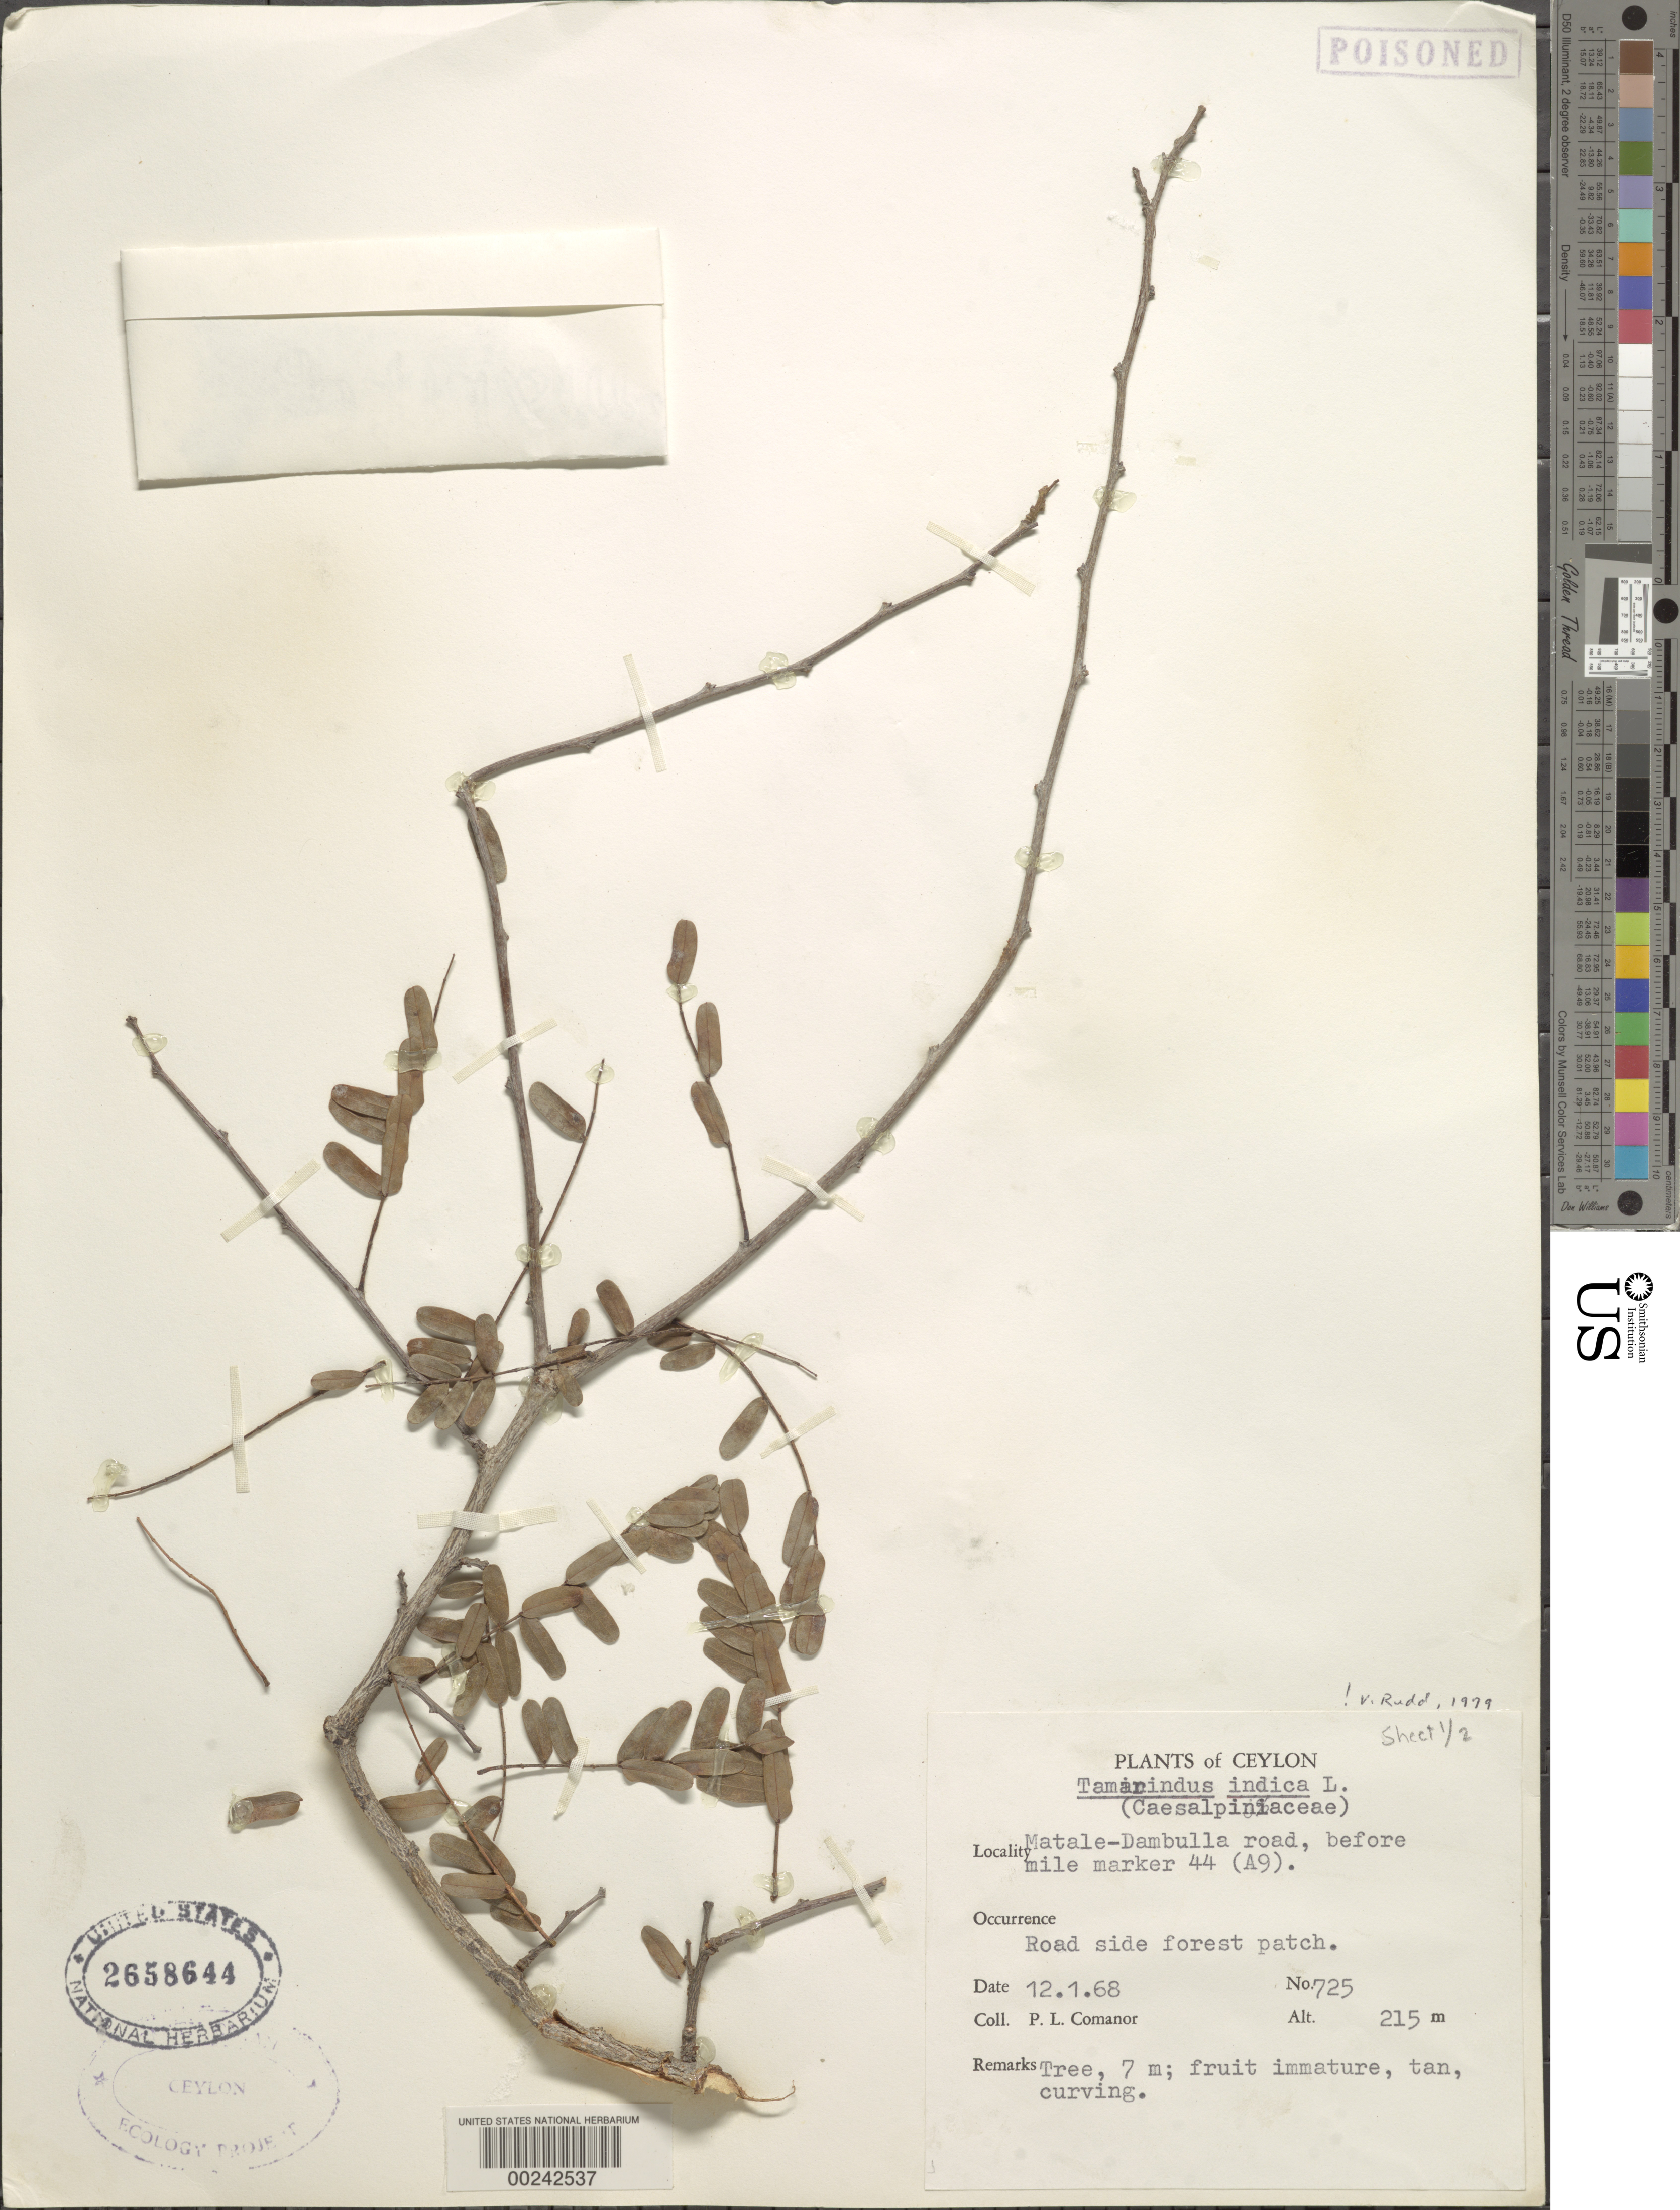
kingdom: Plantae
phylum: Tracheophyta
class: Magnoliopsida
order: Fabales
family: Fabaceae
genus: Tamarindus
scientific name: Tamarindus indica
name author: L.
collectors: P. Comanor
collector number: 725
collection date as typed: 12 Jan 1968 or 01 Dec 1968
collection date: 1968-01-12 or 1968-12-01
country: Sri Lanka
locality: Matale - dambulla road, before mile marker 44 (a9)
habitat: Road side forest patch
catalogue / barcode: US 2658644